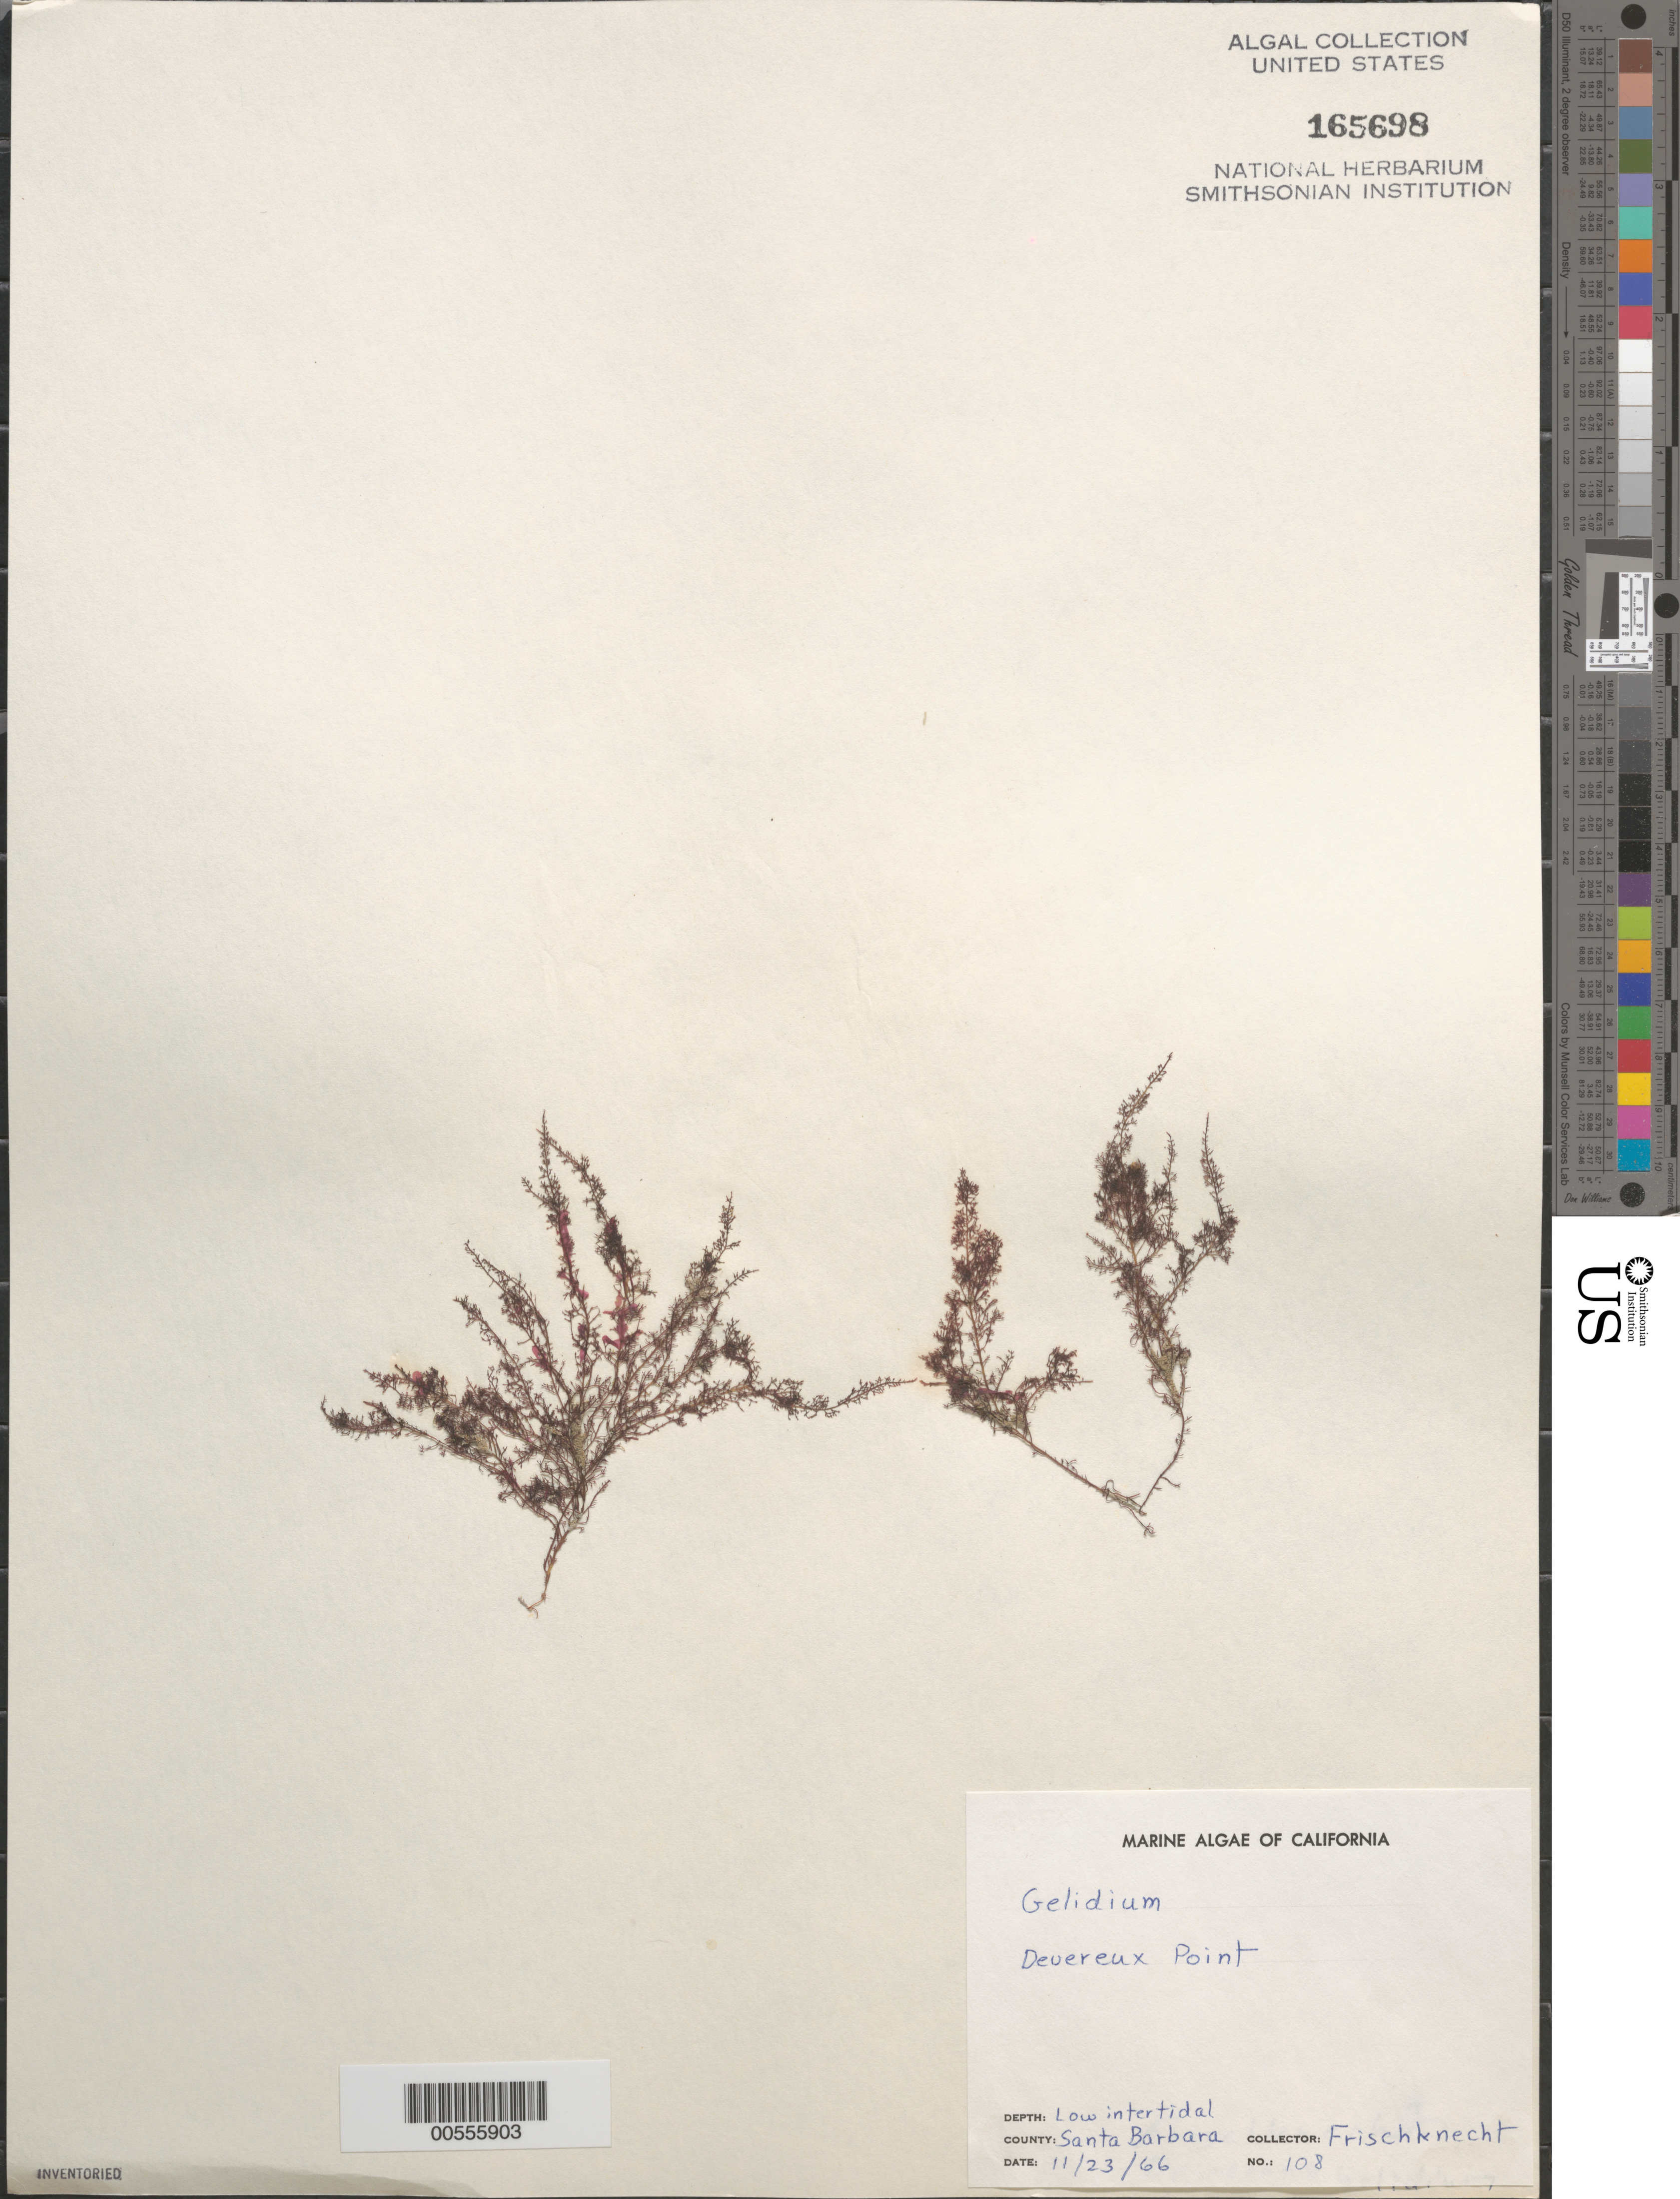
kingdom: Plantae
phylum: Rhodophyta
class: Florideophyceae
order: Gelidiales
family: Gelidiaceae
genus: Gelidium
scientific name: Gelidium sp.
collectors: -. Frischknecht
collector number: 108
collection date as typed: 23 Nov 1966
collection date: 1966-11-23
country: United States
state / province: California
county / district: Santa Barbara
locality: Devereux Point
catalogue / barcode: US 165698